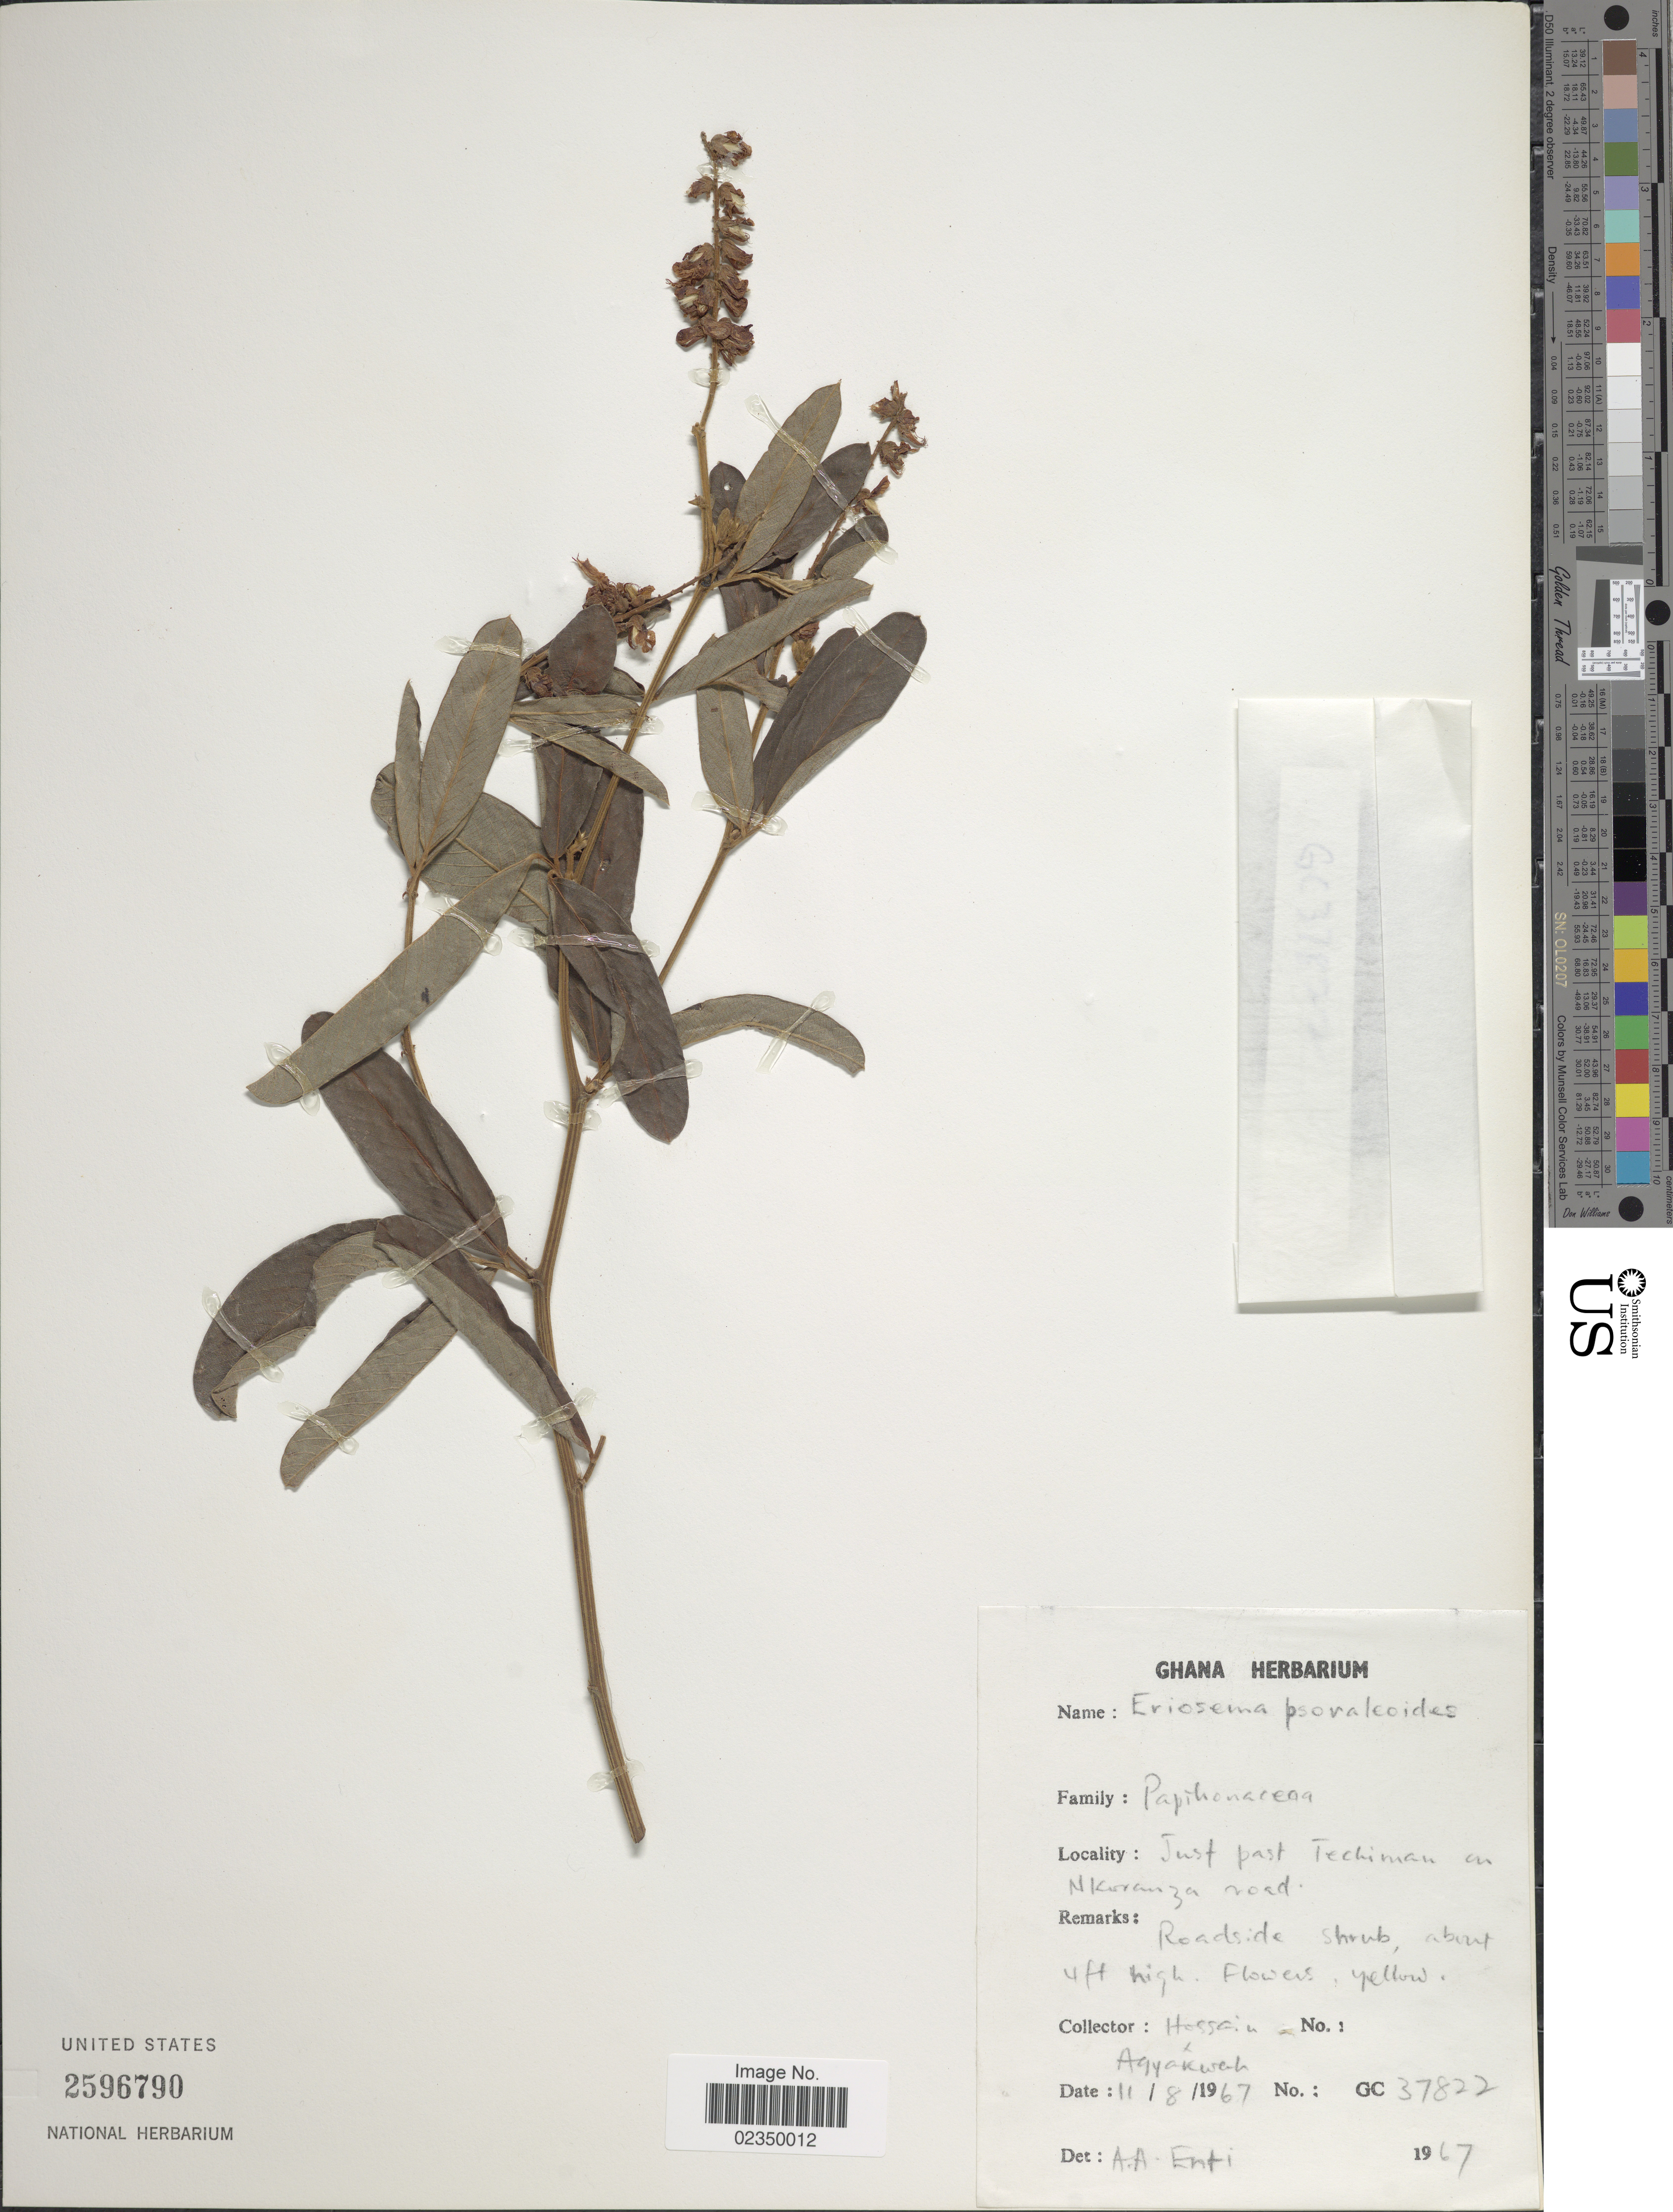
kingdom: Plantae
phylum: Tracheophyta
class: Magnoliopsida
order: Fabales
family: Fabaceae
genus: Eriosema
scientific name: Eriosema psoraloides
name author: (Lam.) G. Don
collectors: Hossain & Agyakwah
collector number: GC37822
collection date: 1967-08-11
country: Ghana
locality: Just past Techniman en Nkoranza road.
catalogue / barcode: US 2596790